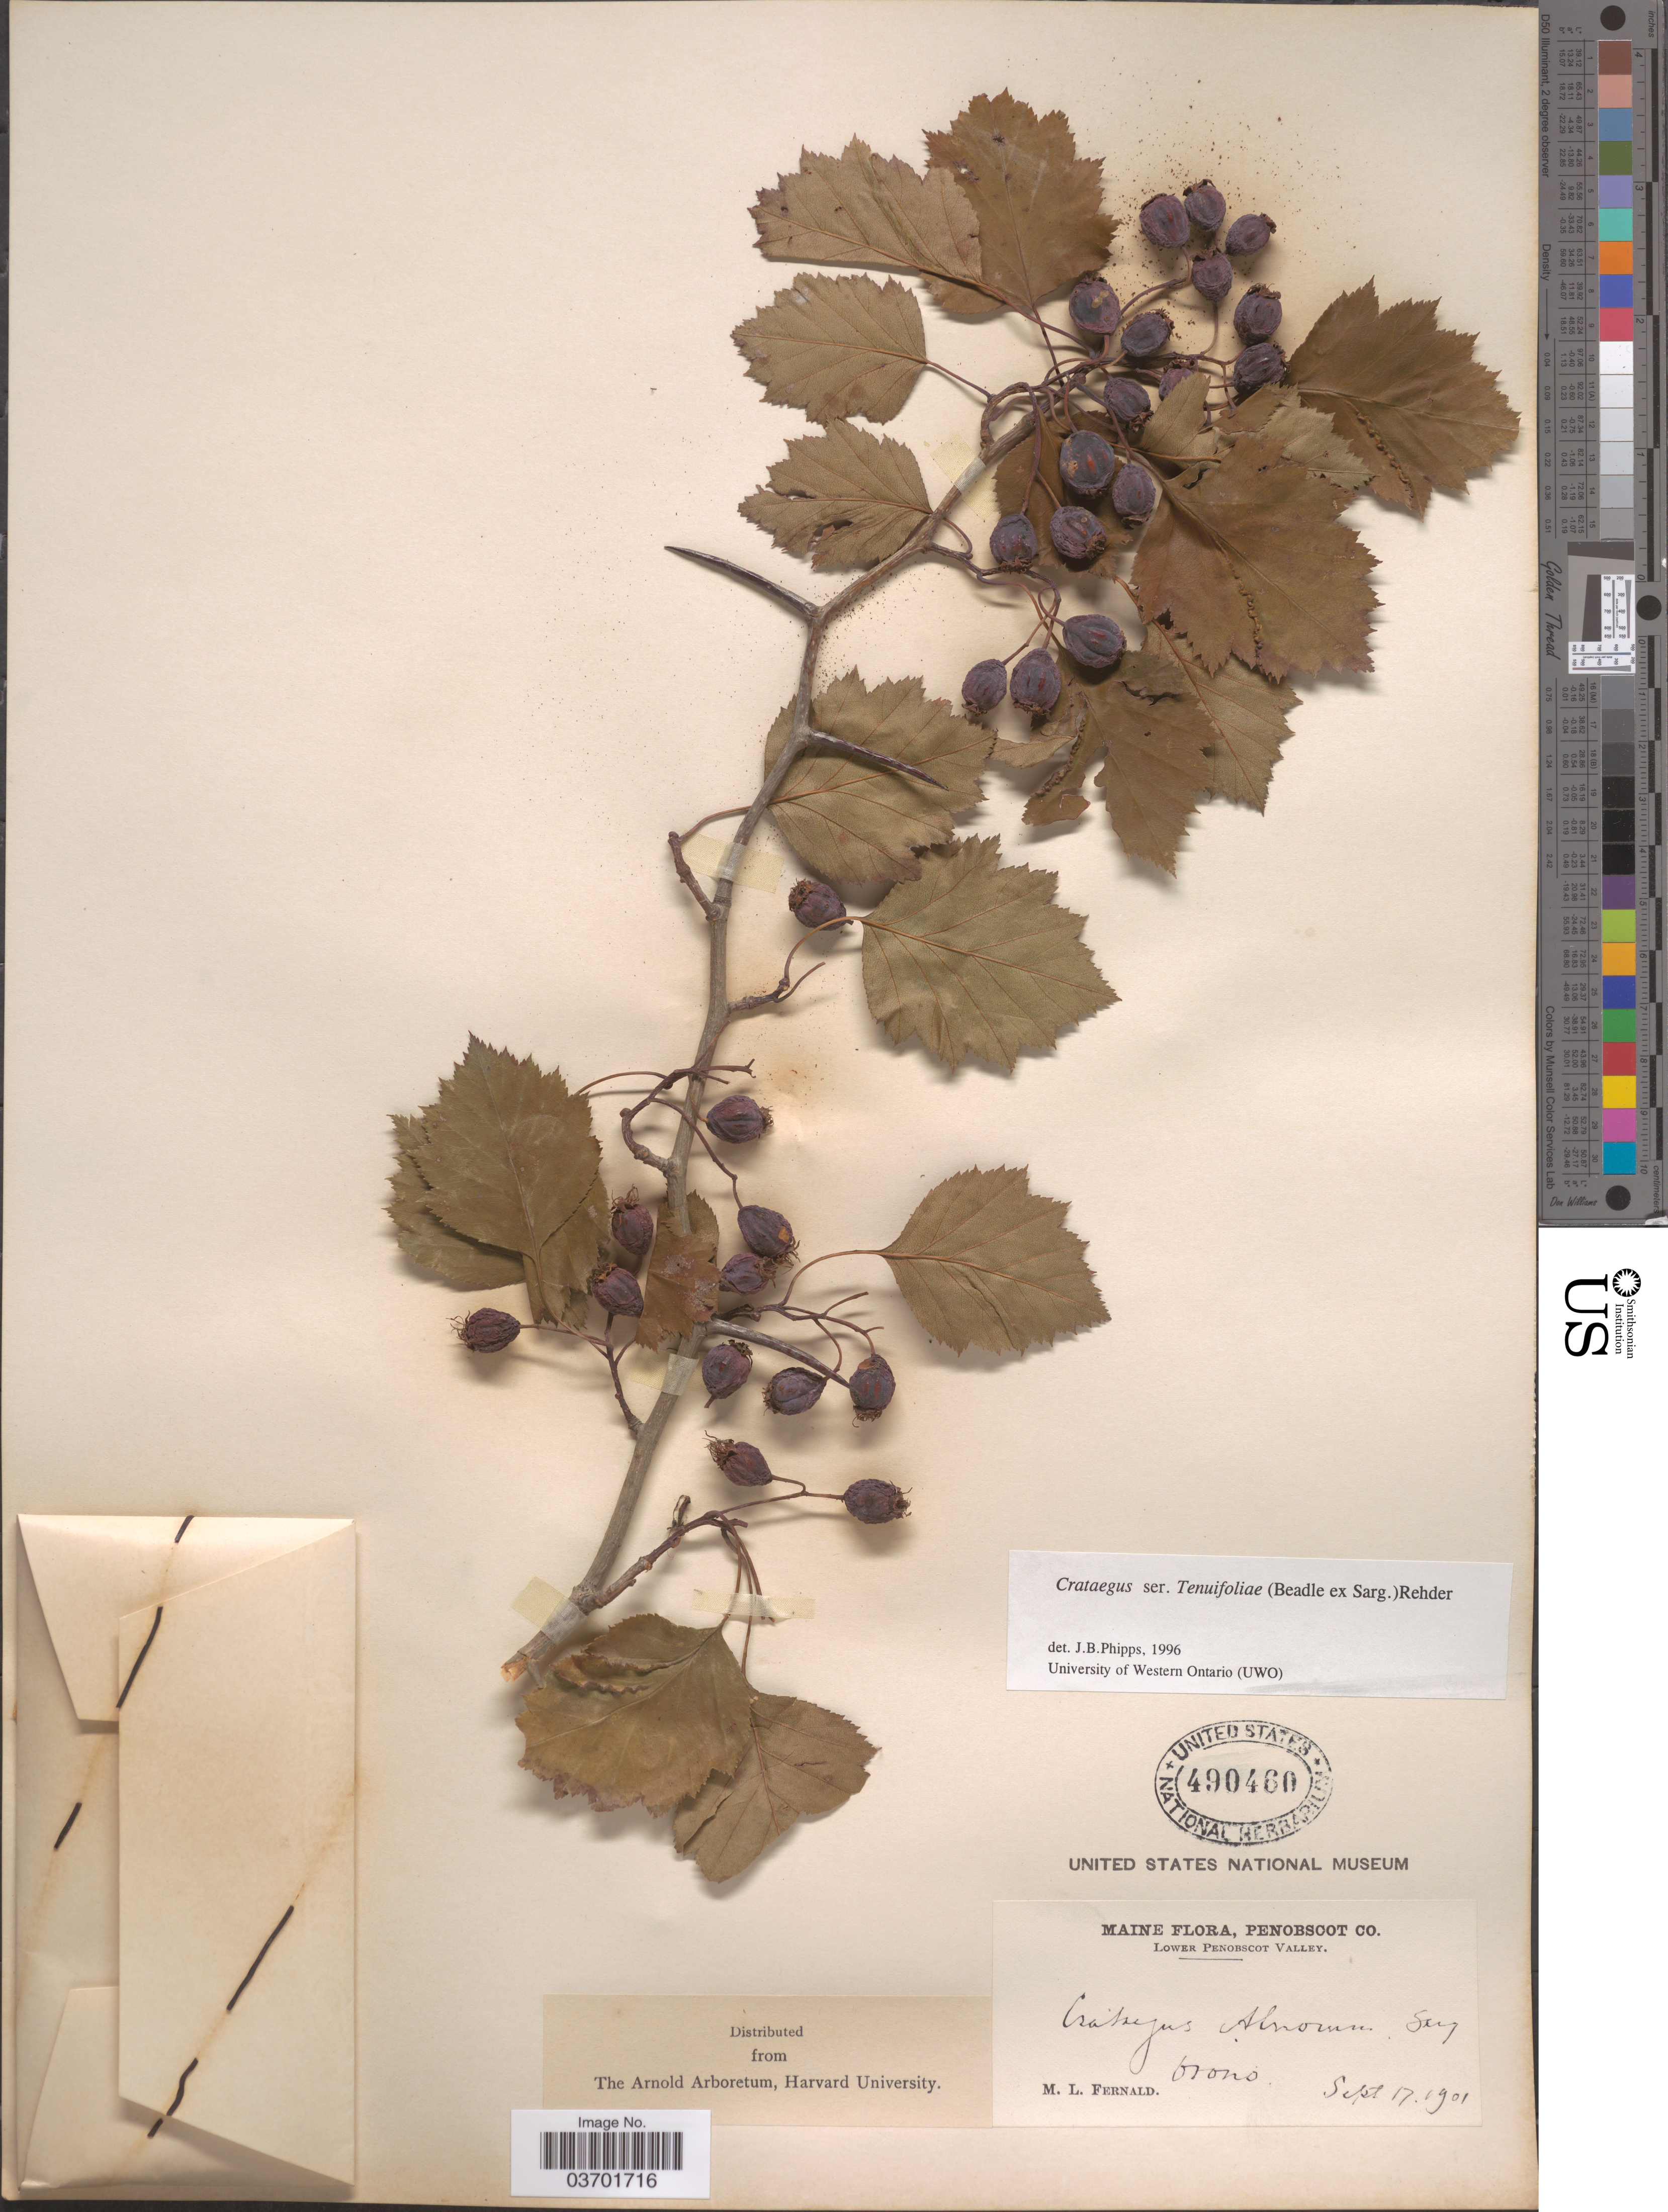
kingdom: Plantae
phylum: Tracheophyta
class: Magnoliopsida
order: Rosales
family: Rosaceae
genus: Crataegus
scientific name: Crataegus schuettei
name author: Ashe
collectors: M. L. Fernald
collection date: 1901-09-17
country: United States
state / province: Maine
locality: Penobscot Co. Lower Penobscot Valley. Orono.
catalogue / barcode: US 490460